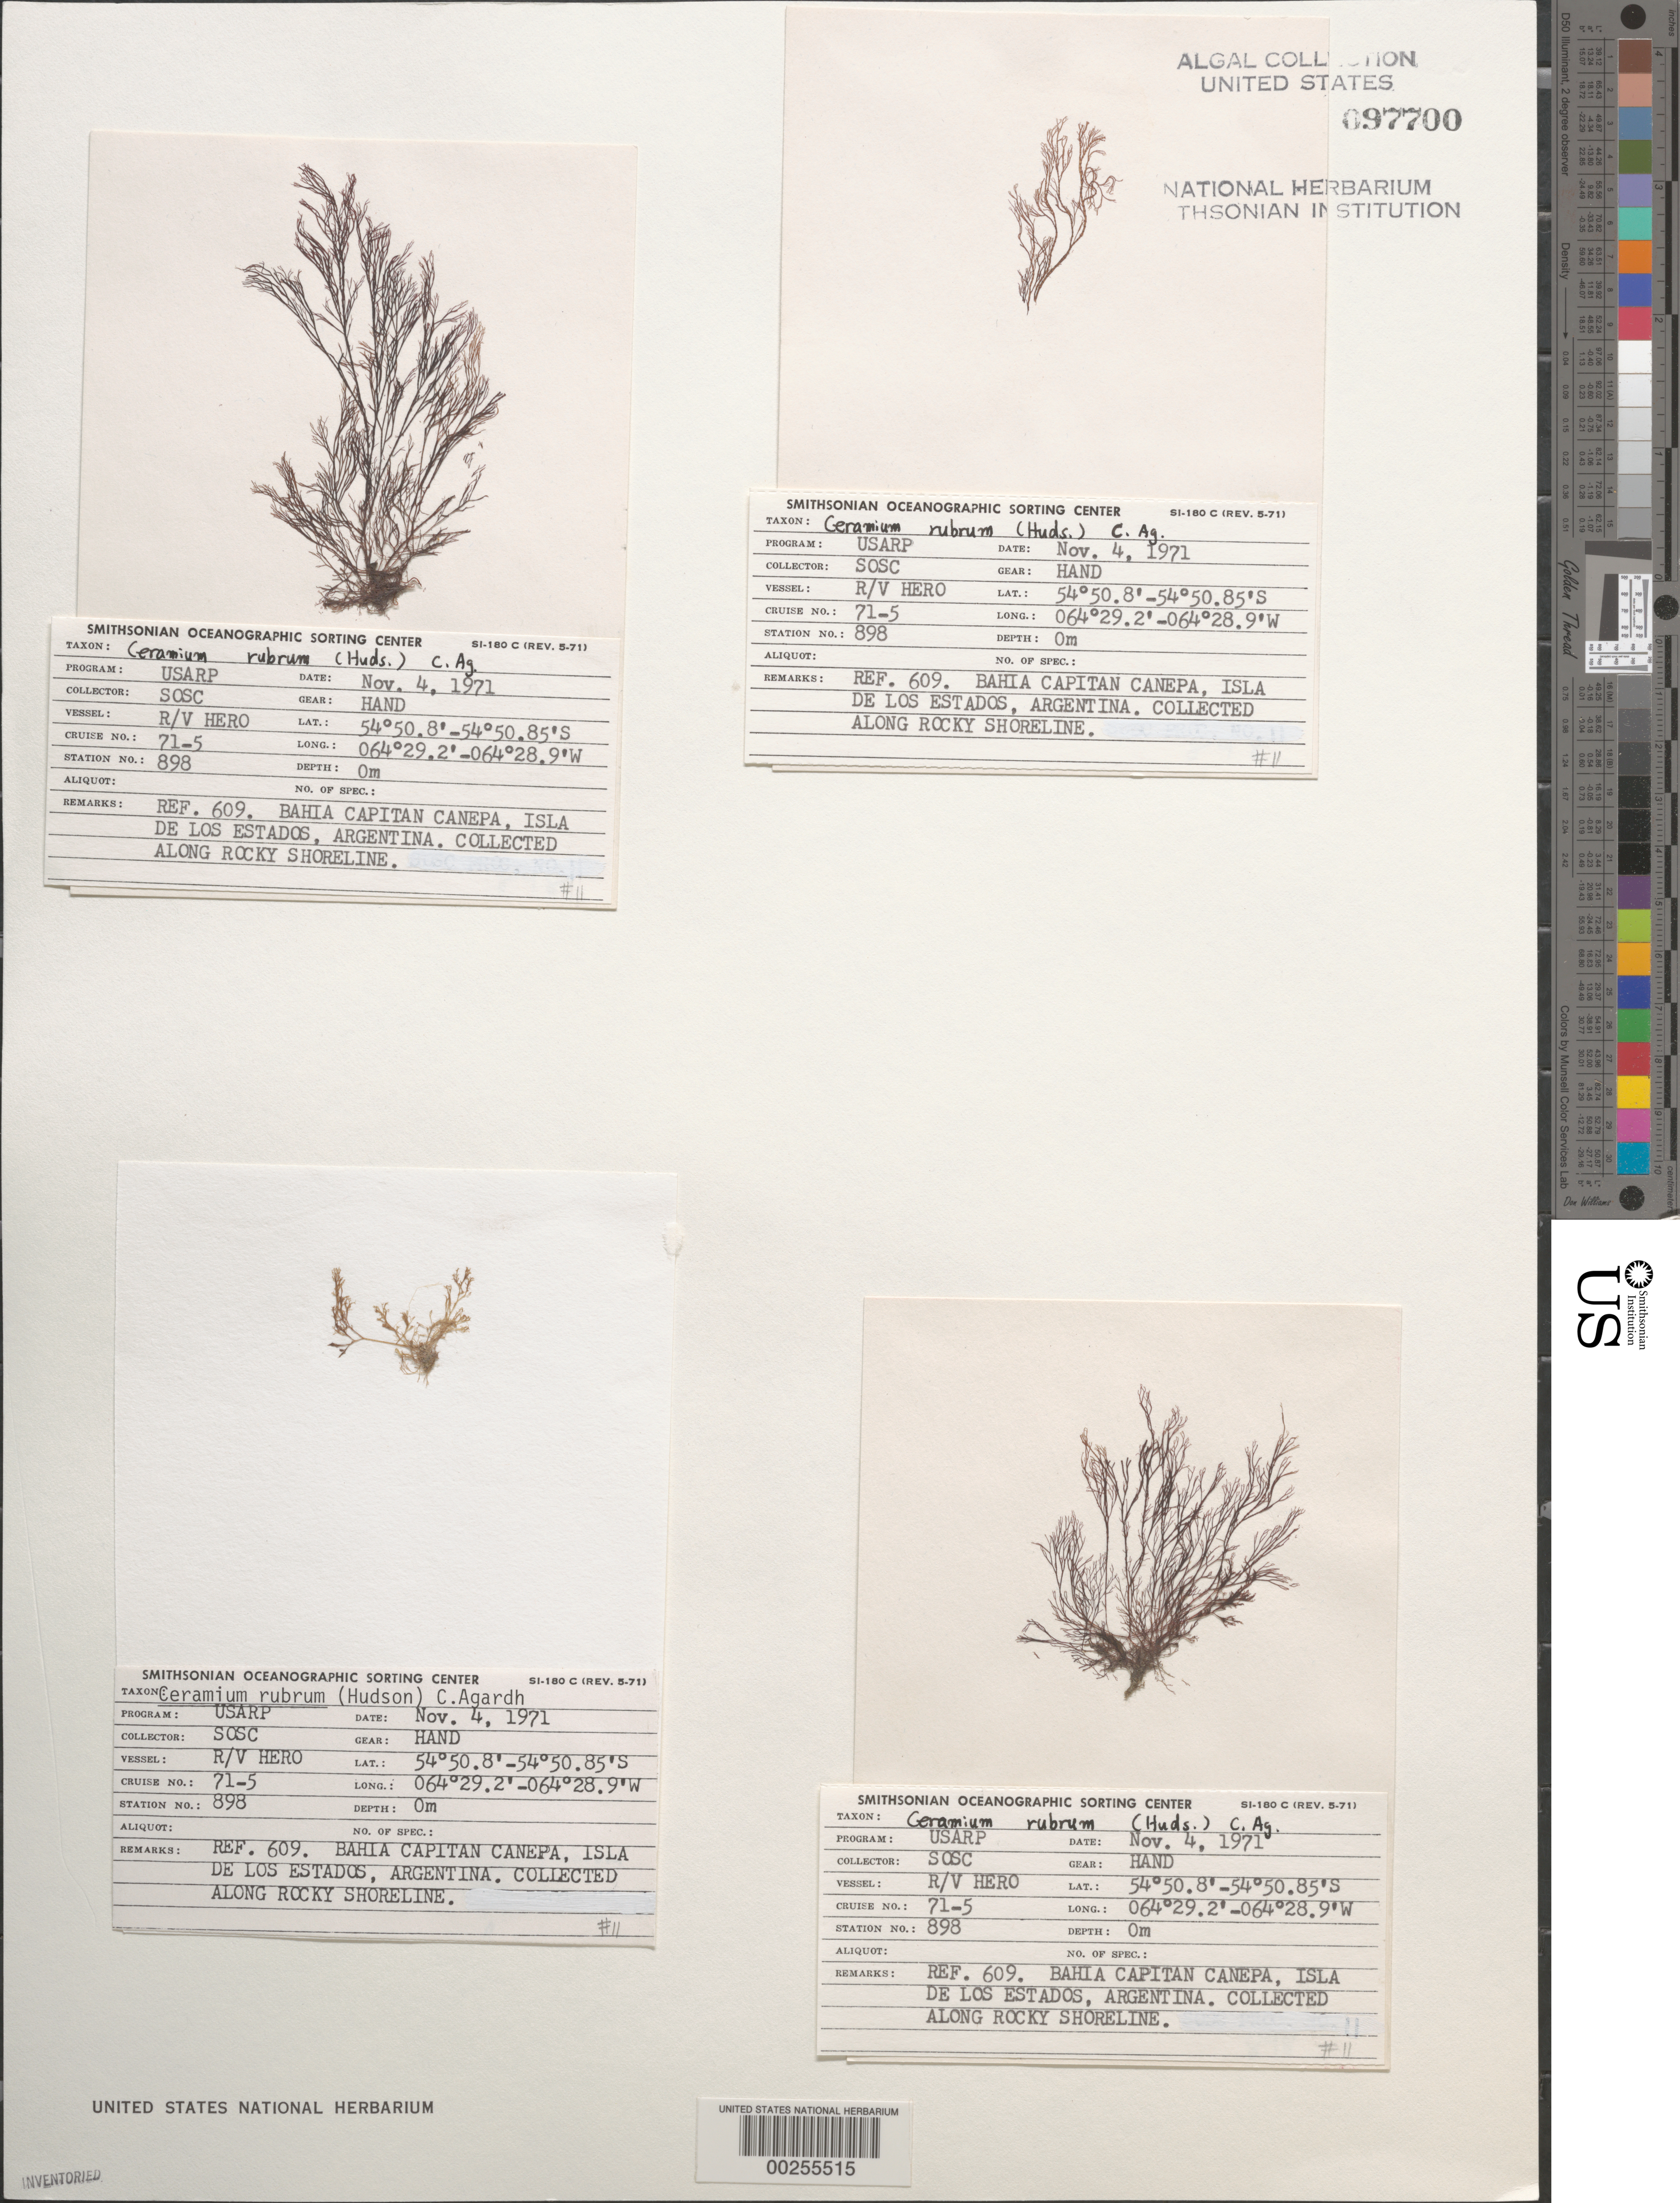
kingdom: Plantae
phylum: Rhodophyta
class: Florideophyceae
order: Ceramiales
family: Ceramiaceae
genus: Ceramium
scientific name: Ceramium rubrum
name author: C. Agardh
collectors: SOSC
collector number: Station 898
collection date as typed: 04 Nov 1971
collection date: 1971-11-04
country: Argentina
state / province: Tierra del Fuego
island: Isla de los Estados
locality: Bahia Capitan Canepa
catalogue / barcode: US 97700